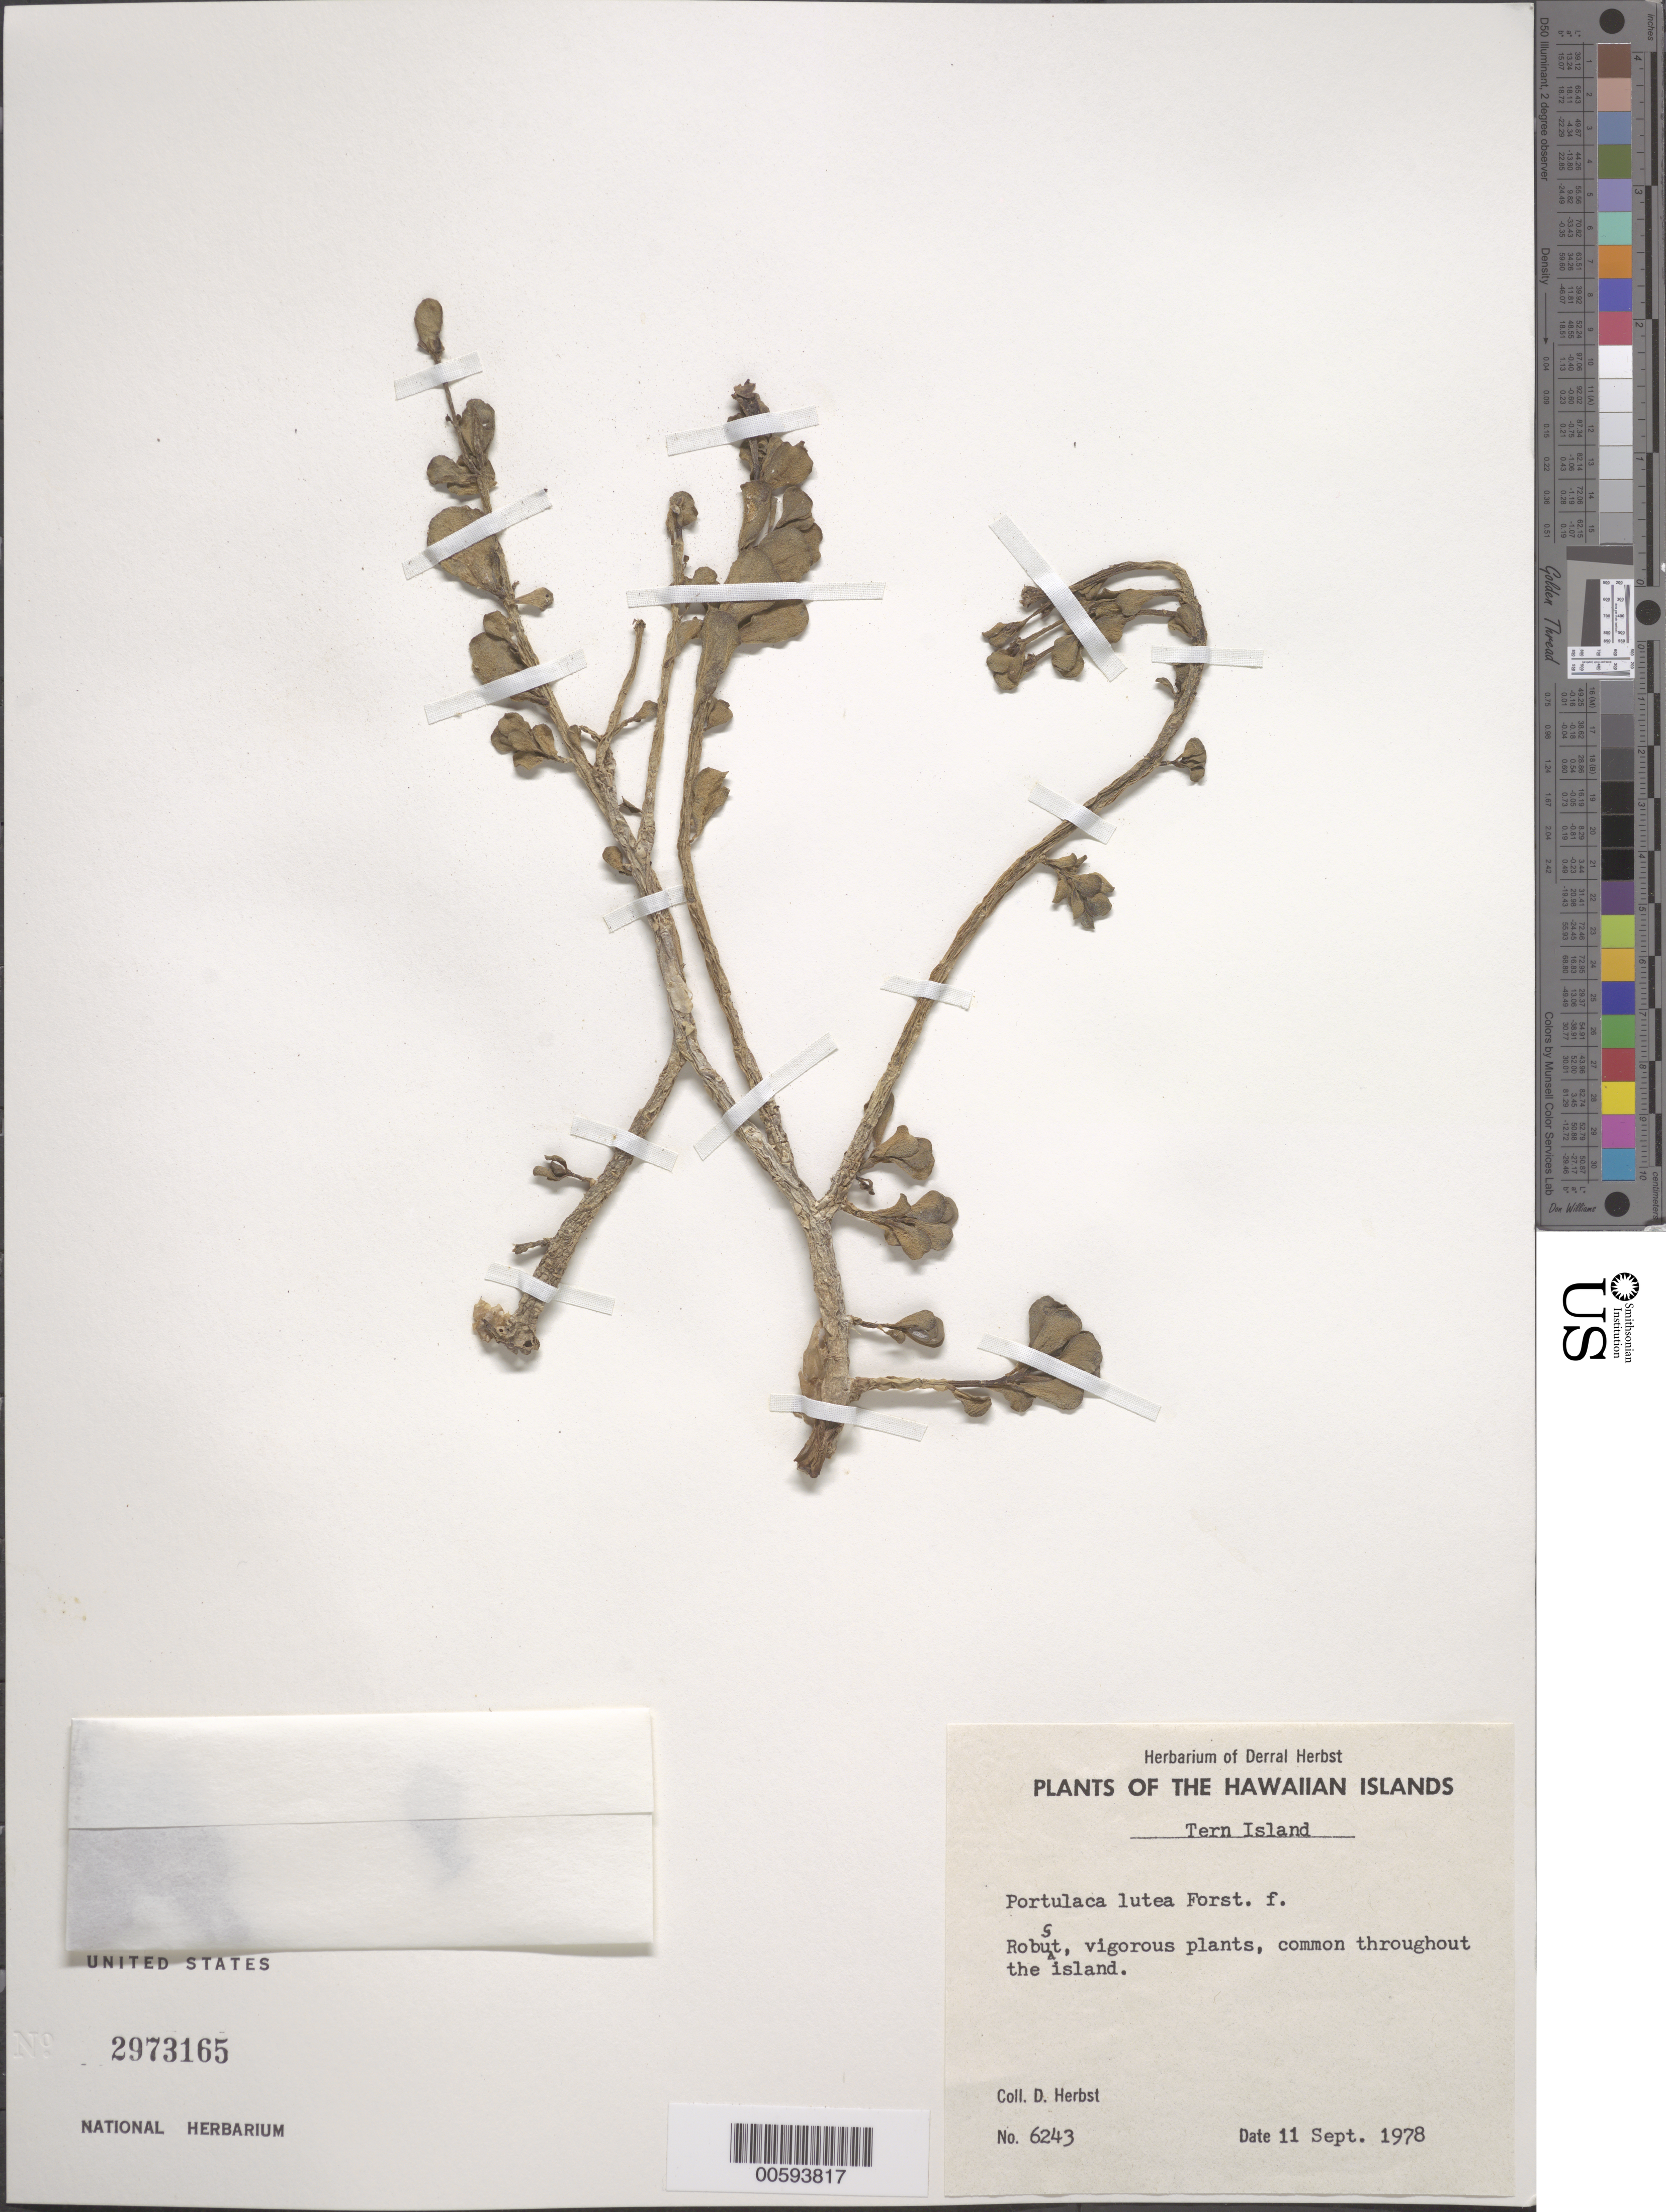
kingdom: Plantae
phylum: Tracheophyta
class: Magnoliopsida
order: Caryophyllales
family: Portulacaceae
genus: Portulaca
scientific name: Portulaca lutea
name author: Sol. ex G. Forst.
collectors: D. Herbst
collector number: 6243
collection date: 1978-09-11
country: United States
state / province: Hawaii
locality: The Hawaiian Islands. Tern Island. Robust.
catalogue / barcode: US 2973165